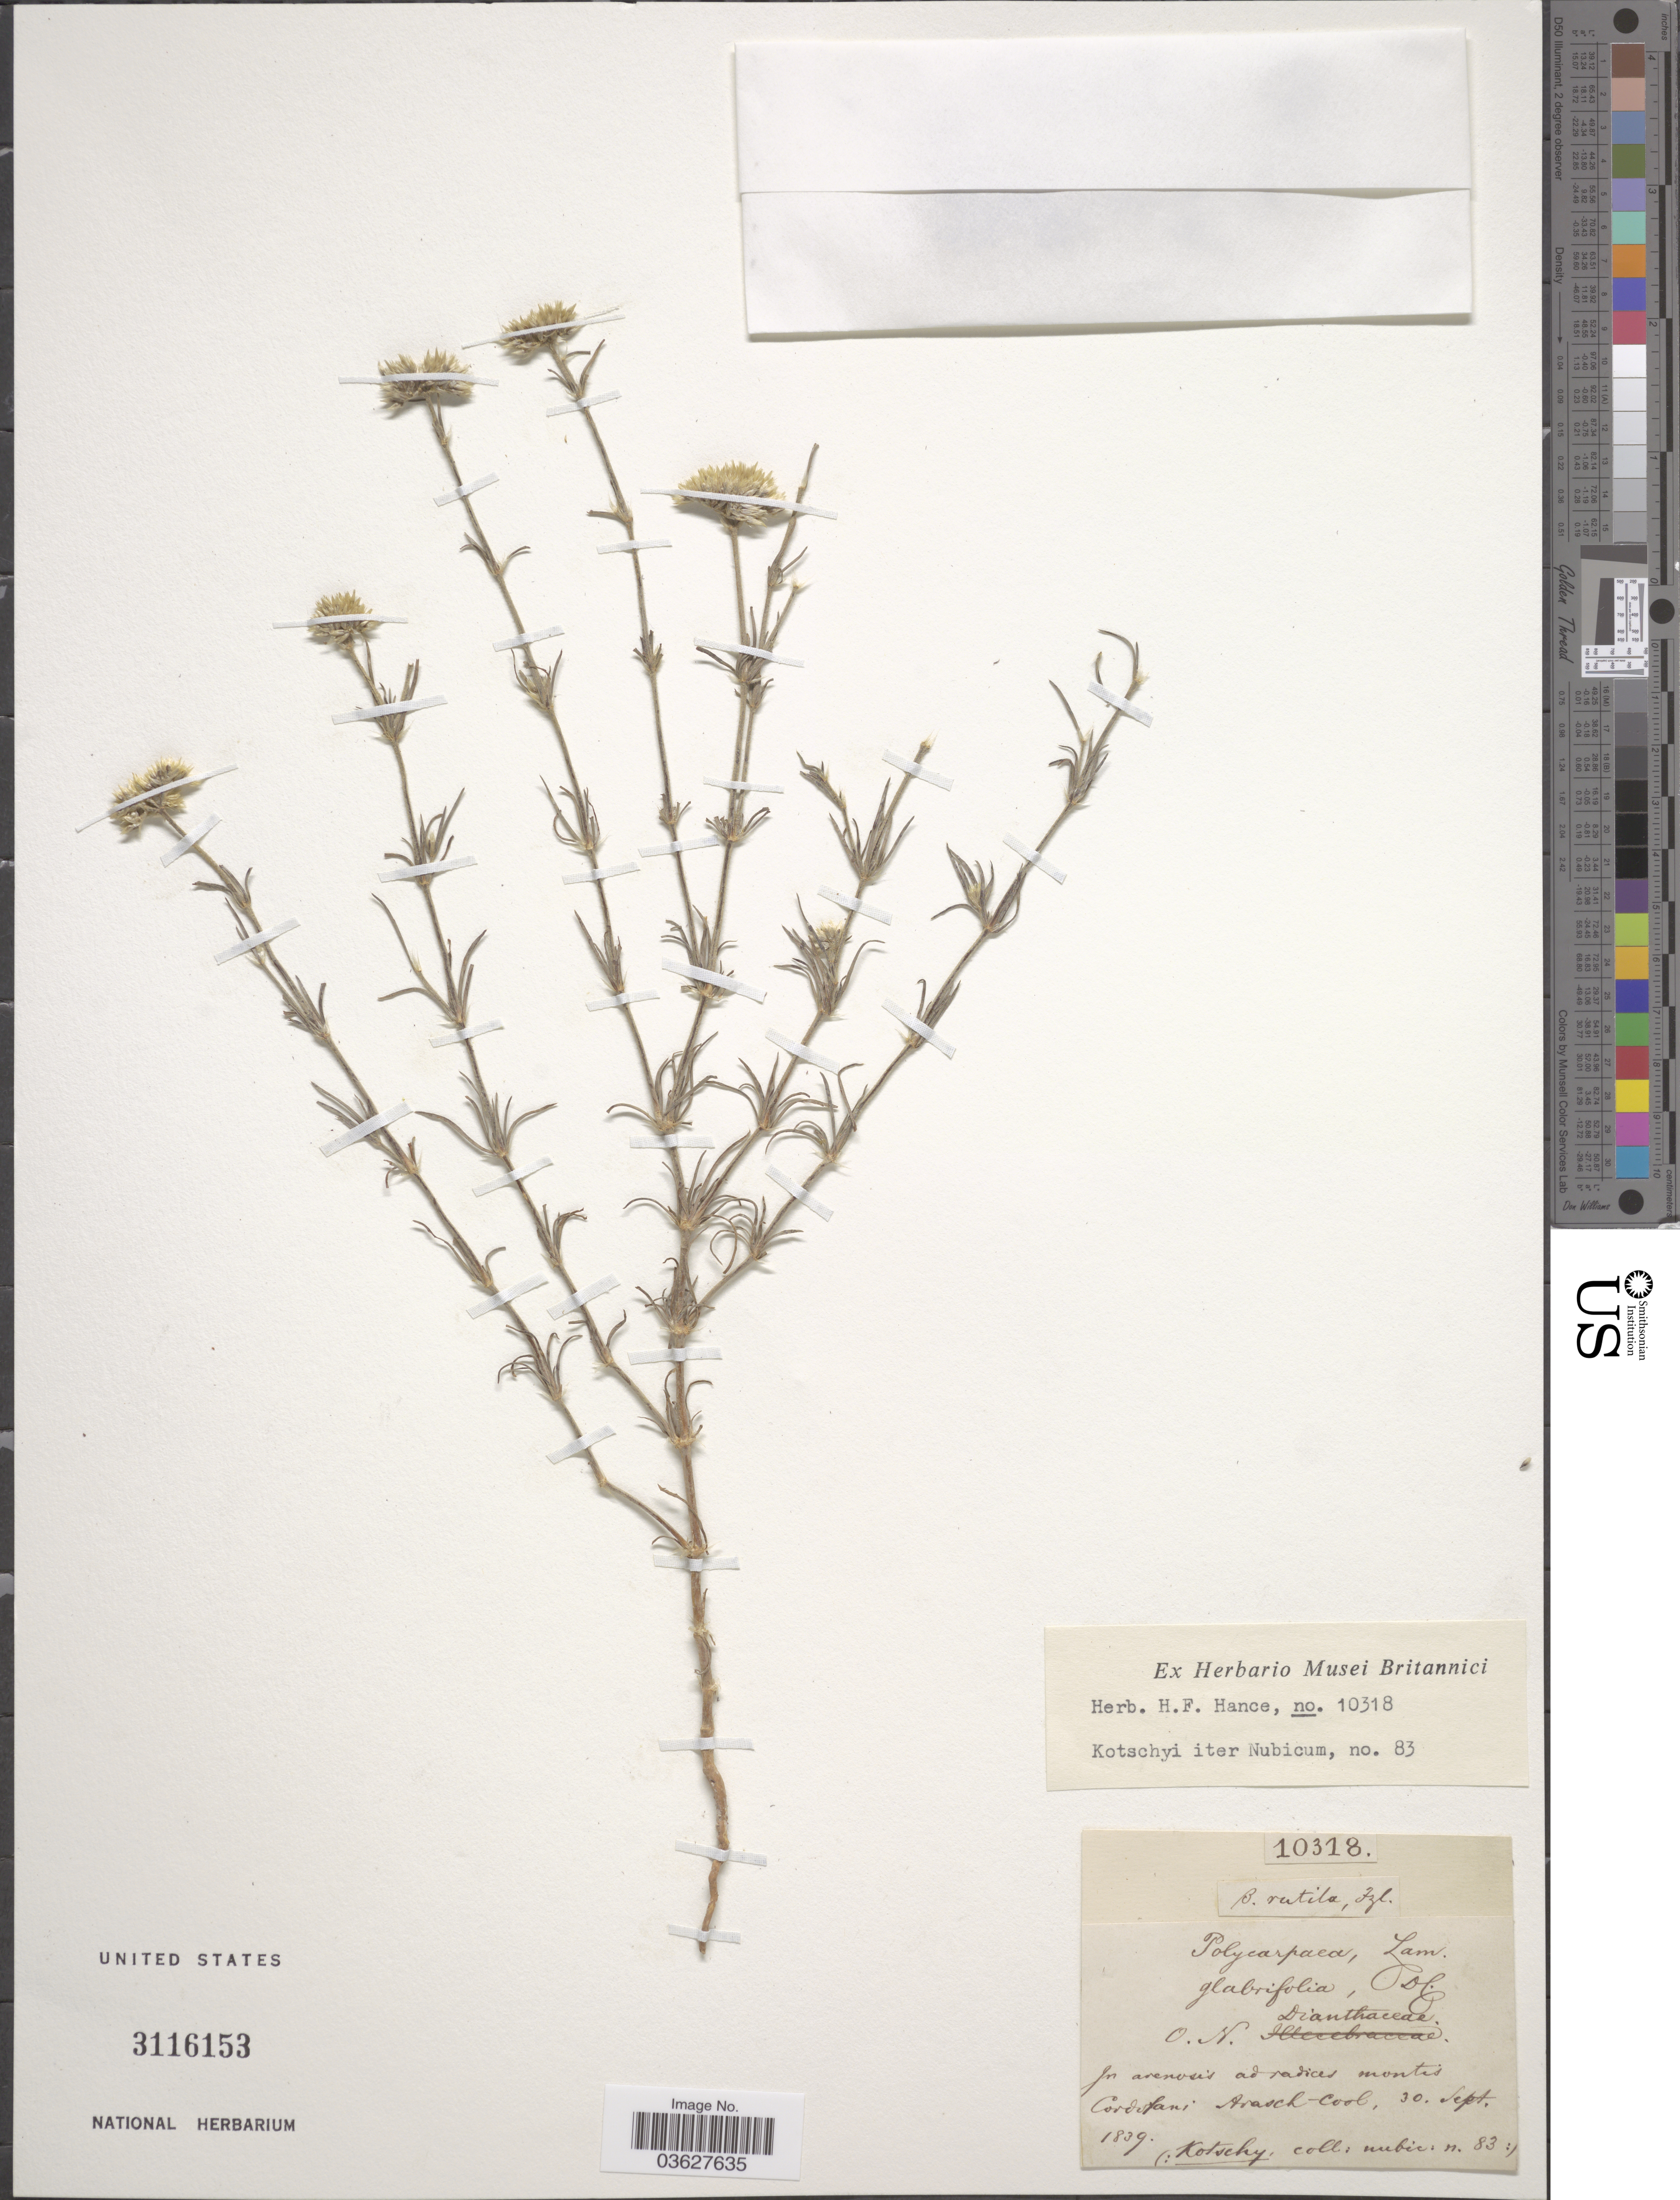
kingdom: Plantae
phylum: Tracheophyta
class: Magnoliopsida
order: Caryophyllales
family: Caryophyllaceae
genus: Polycarpaea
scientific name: Polycarpaea glabrifolia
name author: DC.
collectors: Kotschy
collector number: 83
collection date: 1839-09-30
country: Sudan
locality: In arenosis ad radices montis Cordofani Arasch-Cool.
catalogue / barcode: US 3116153